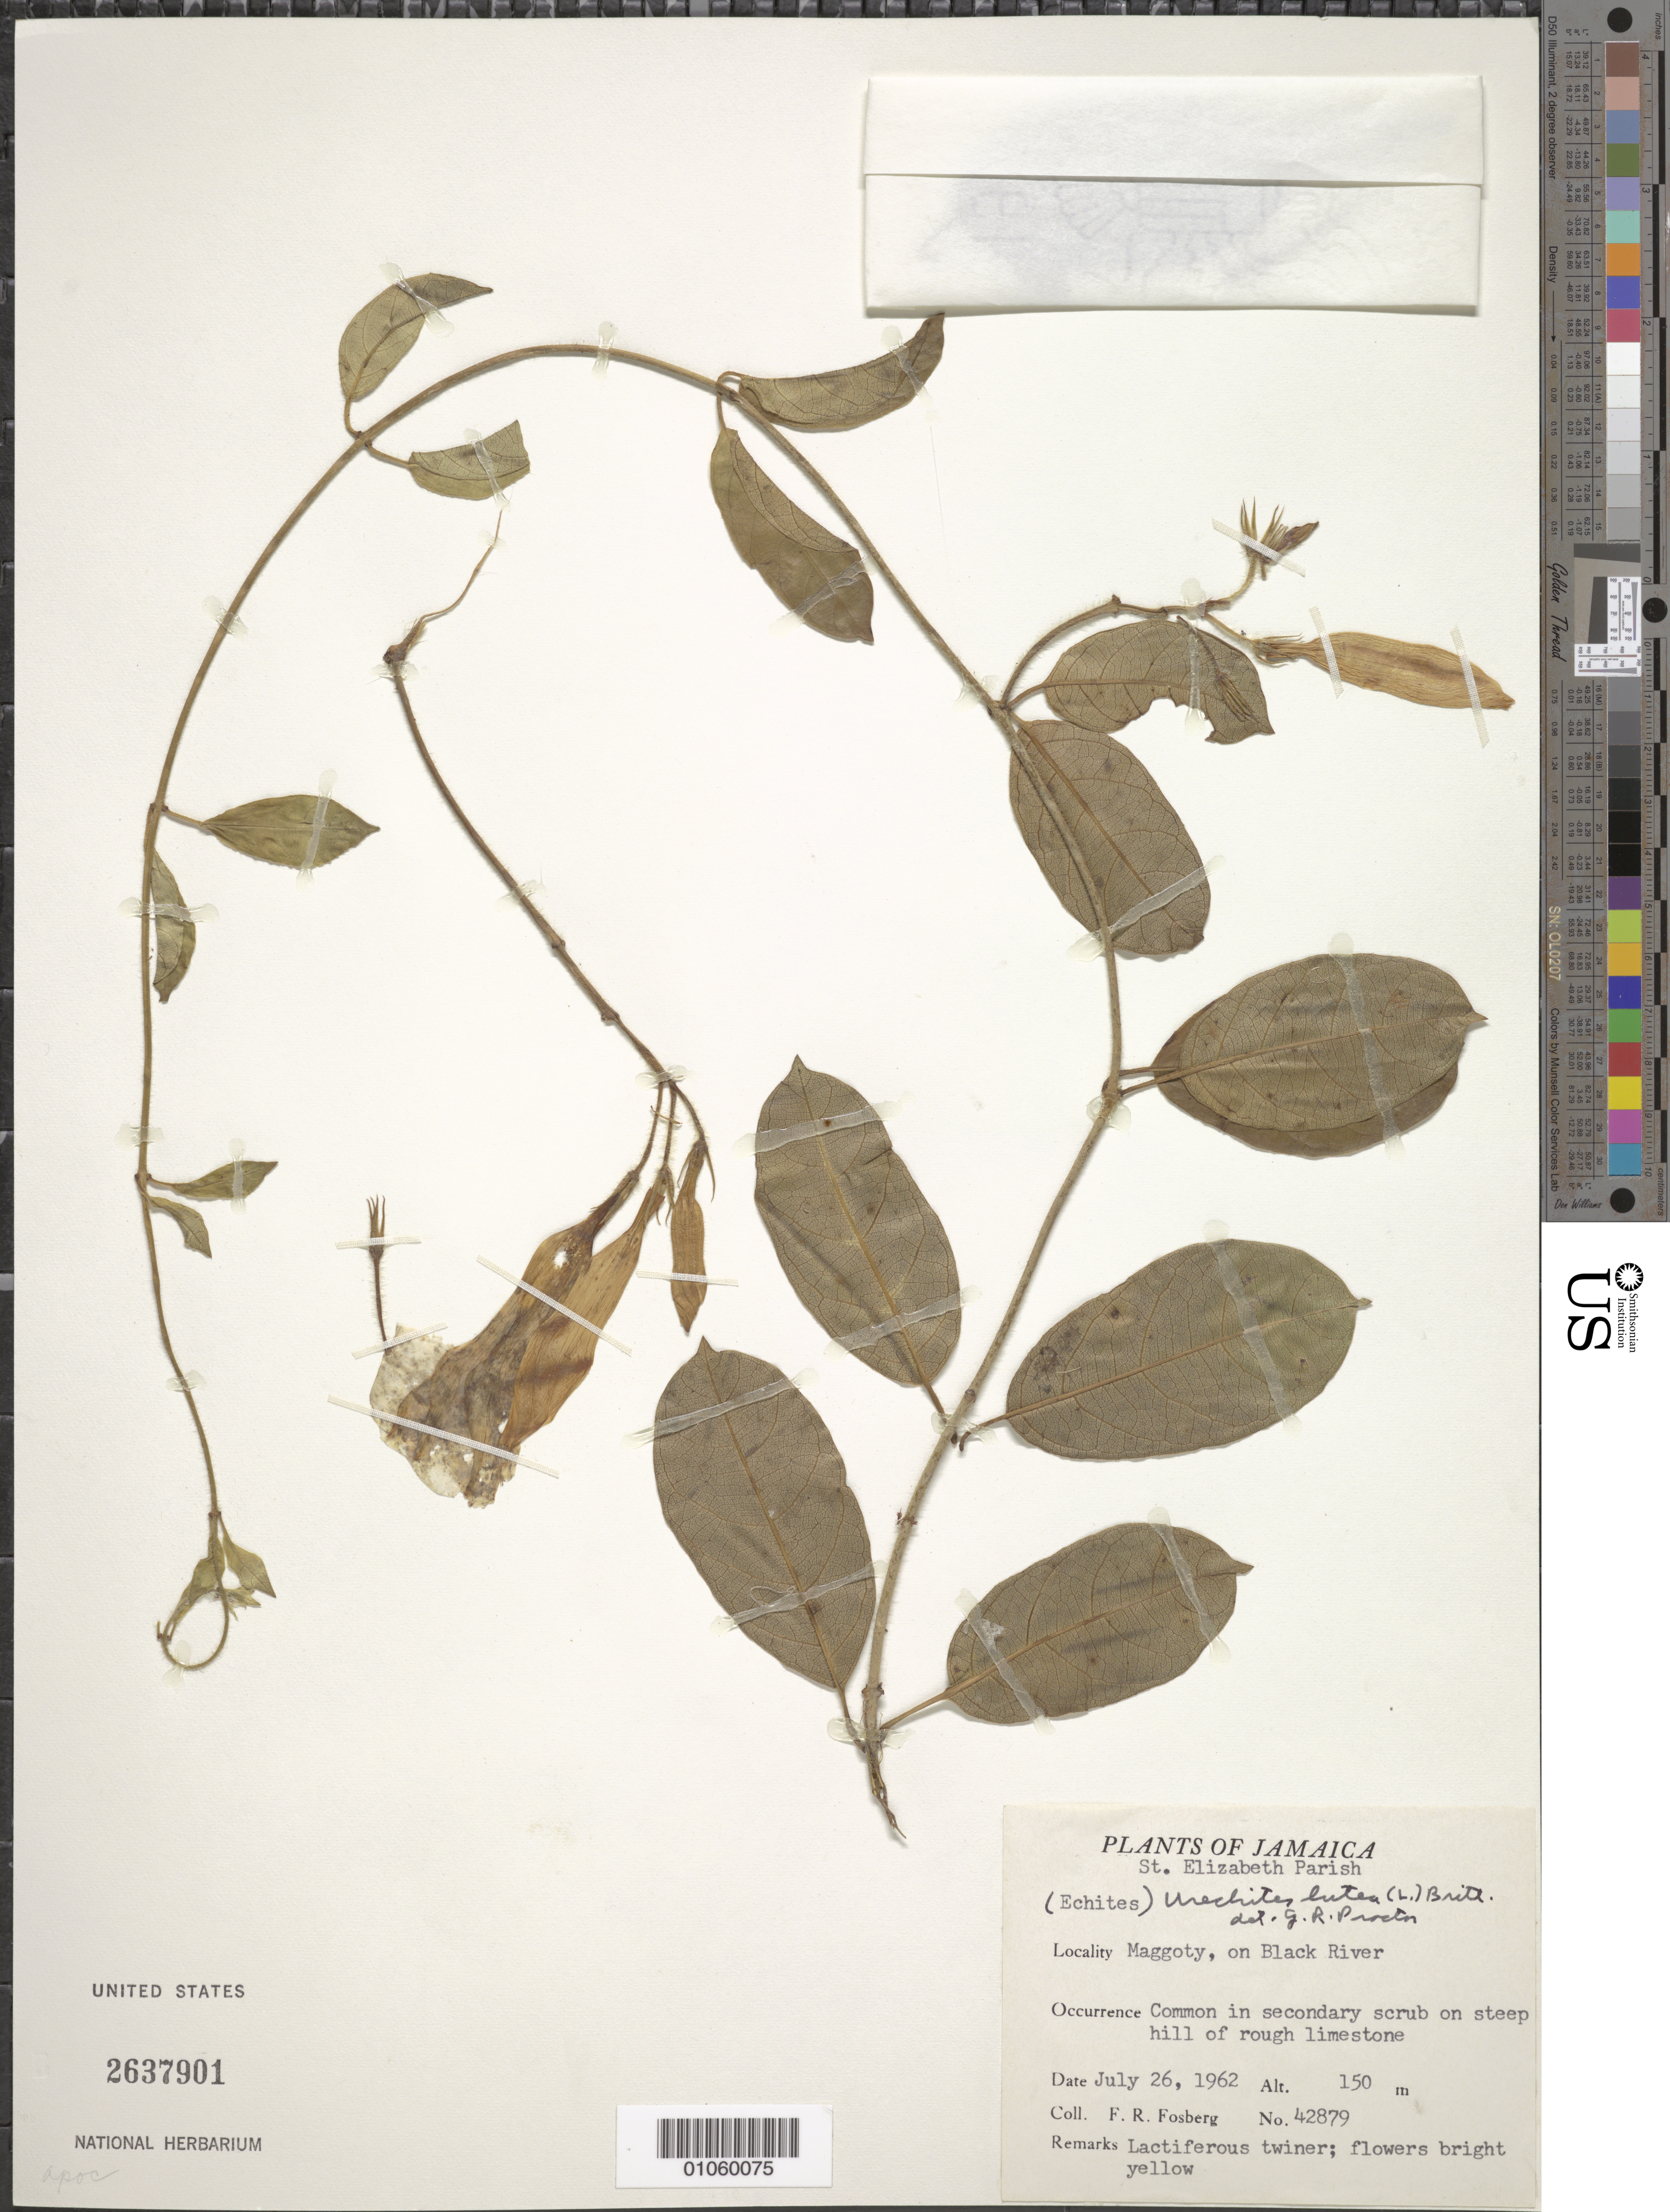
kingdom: Plantae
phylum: Tracheophyta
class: Magnoliopsida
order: Gentianales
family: Apocynaceae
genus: Urechites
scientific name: Urechites lutea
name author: (L.) Britton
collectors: F. R. Fosberg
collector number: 42879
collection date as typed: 26 Jul 1962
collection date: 1962-07-26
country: Jamaica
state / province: Saint Elizabeth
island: Jamaica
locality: Maggoty, on Black River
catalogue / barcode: US 2637901